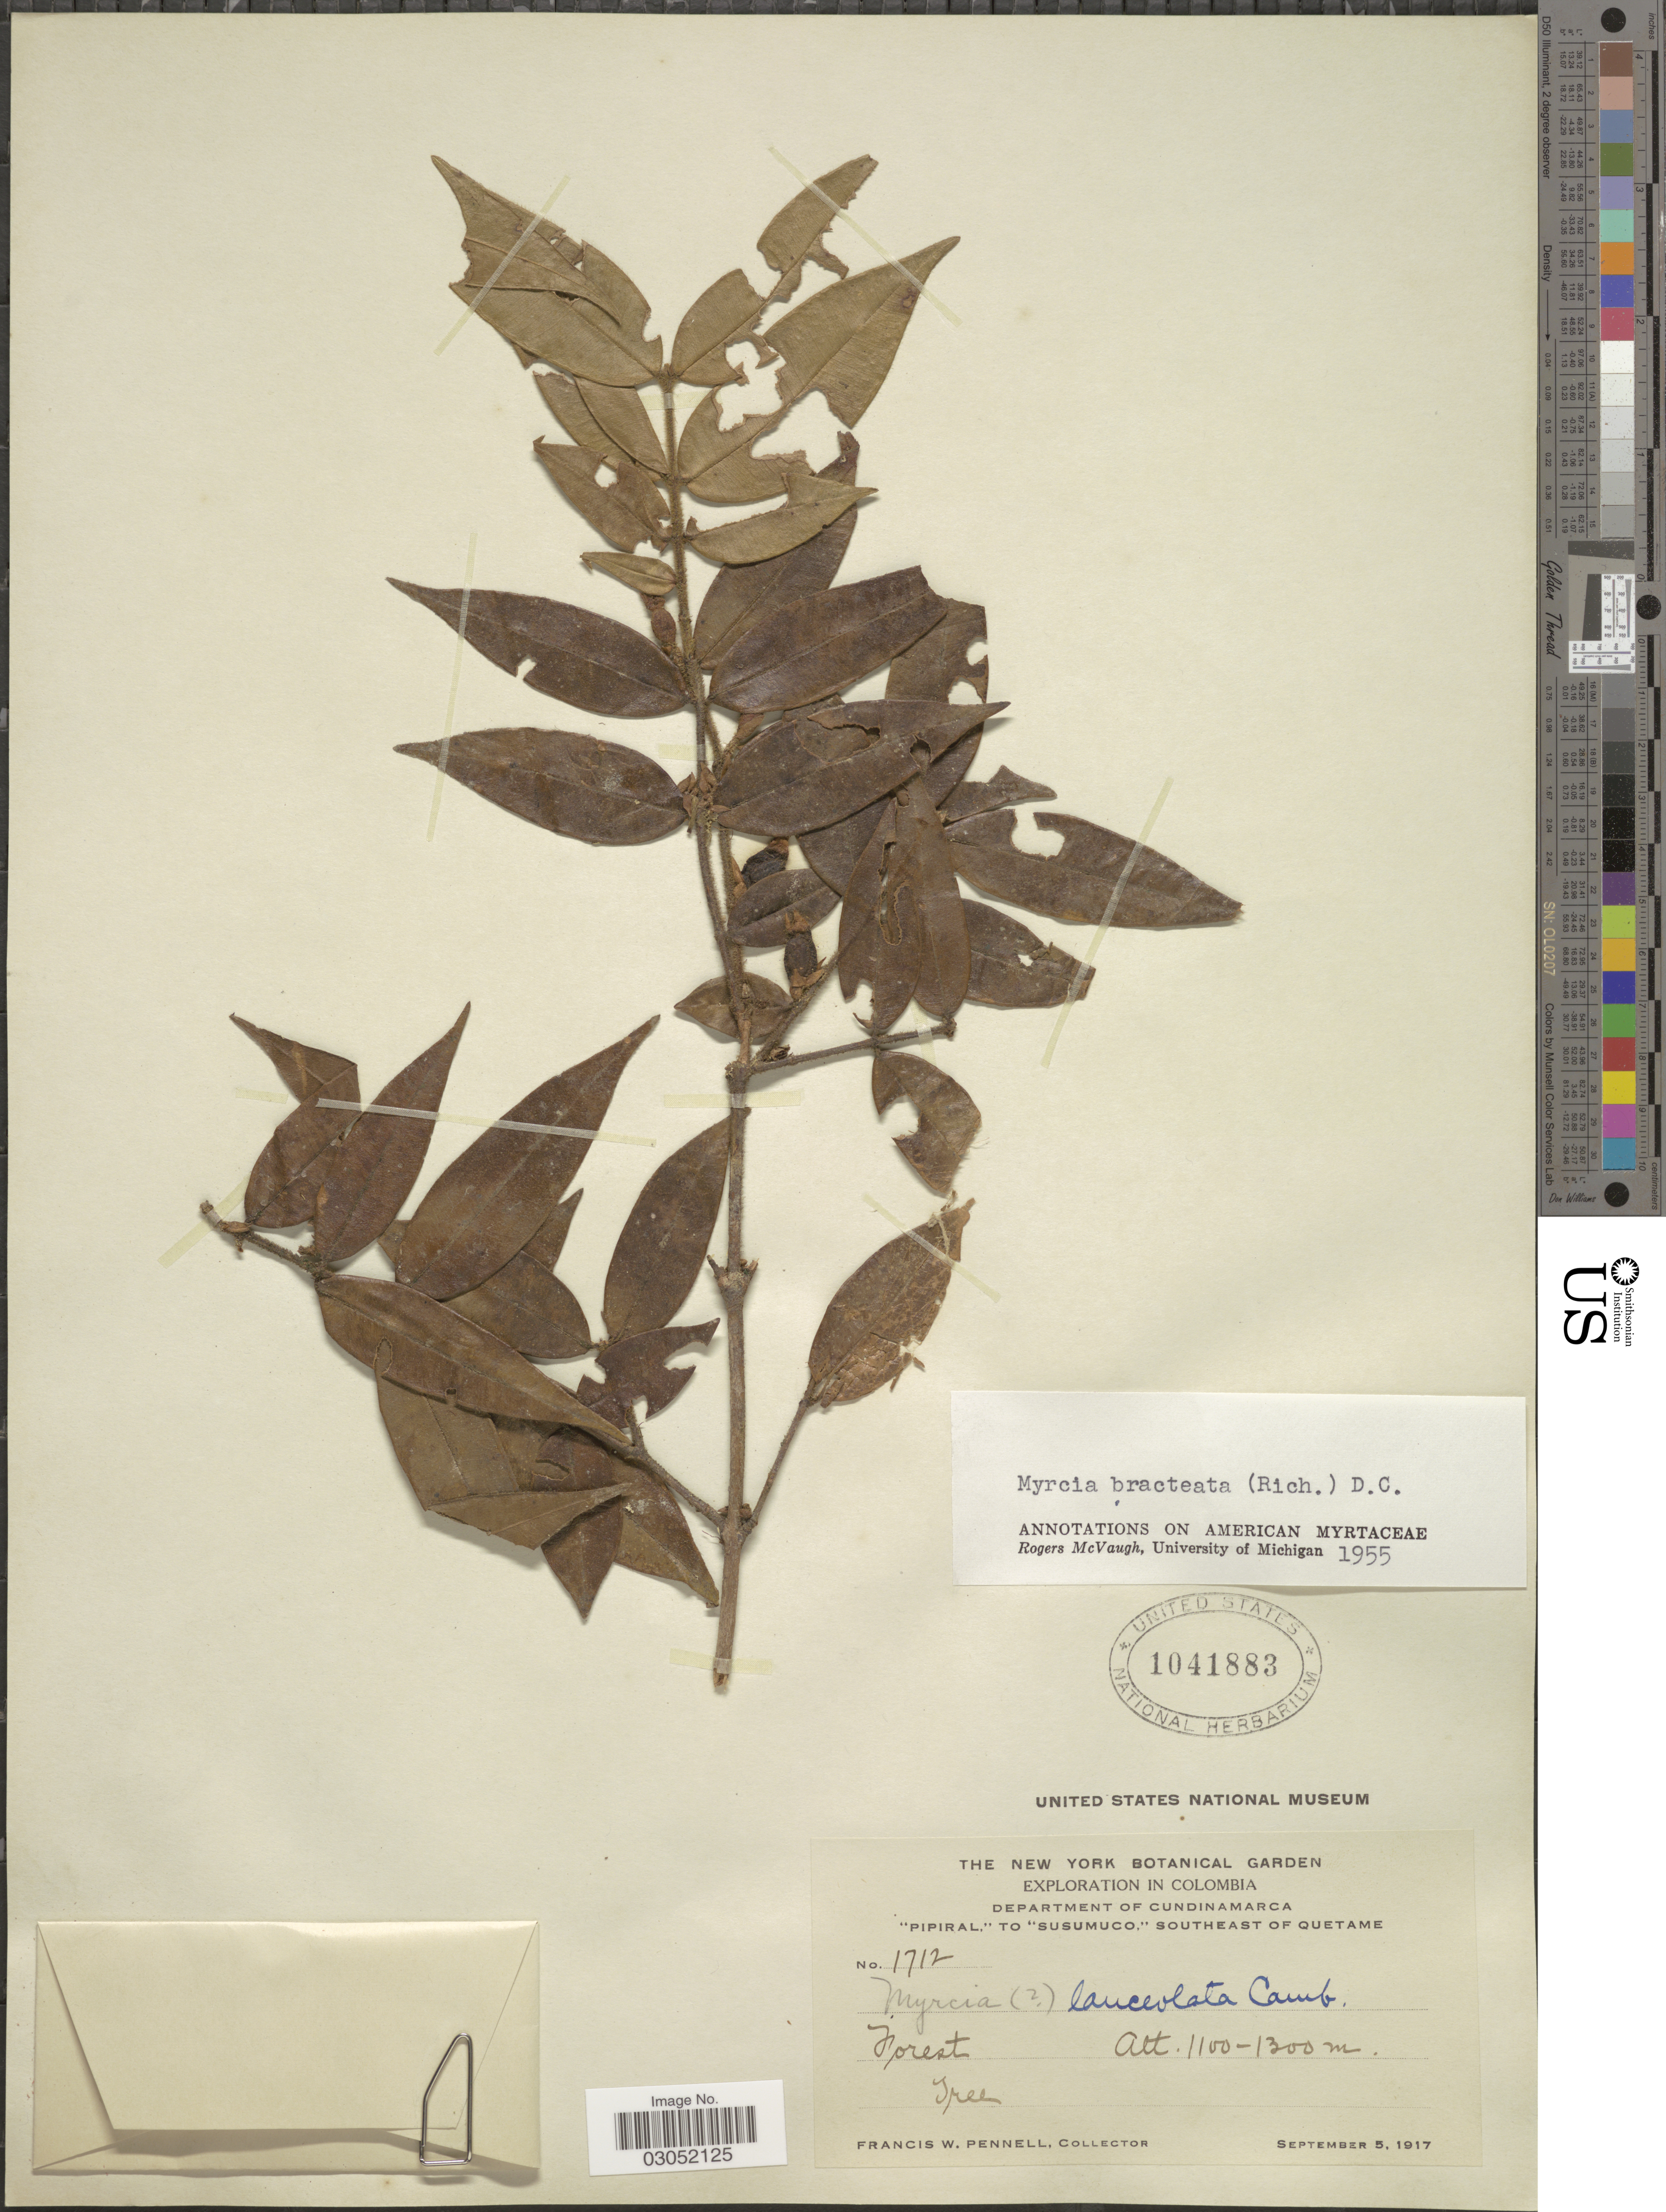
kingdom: Plantae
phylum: Tracheophyta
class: Magnoliopsida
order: Myrtales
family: Myrtaceae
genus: Myrcia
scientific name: Myrcia bracteata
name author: (Rich.) DC.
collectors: F. W. Pennell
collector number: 1712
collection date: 1917-09-05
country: Colombia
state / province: Cundinamarca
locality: Department of Cundinamarca. "Pipiral," to "Susumuco," Southeast of Quetame.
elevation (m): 1100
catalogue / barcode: US 1041883